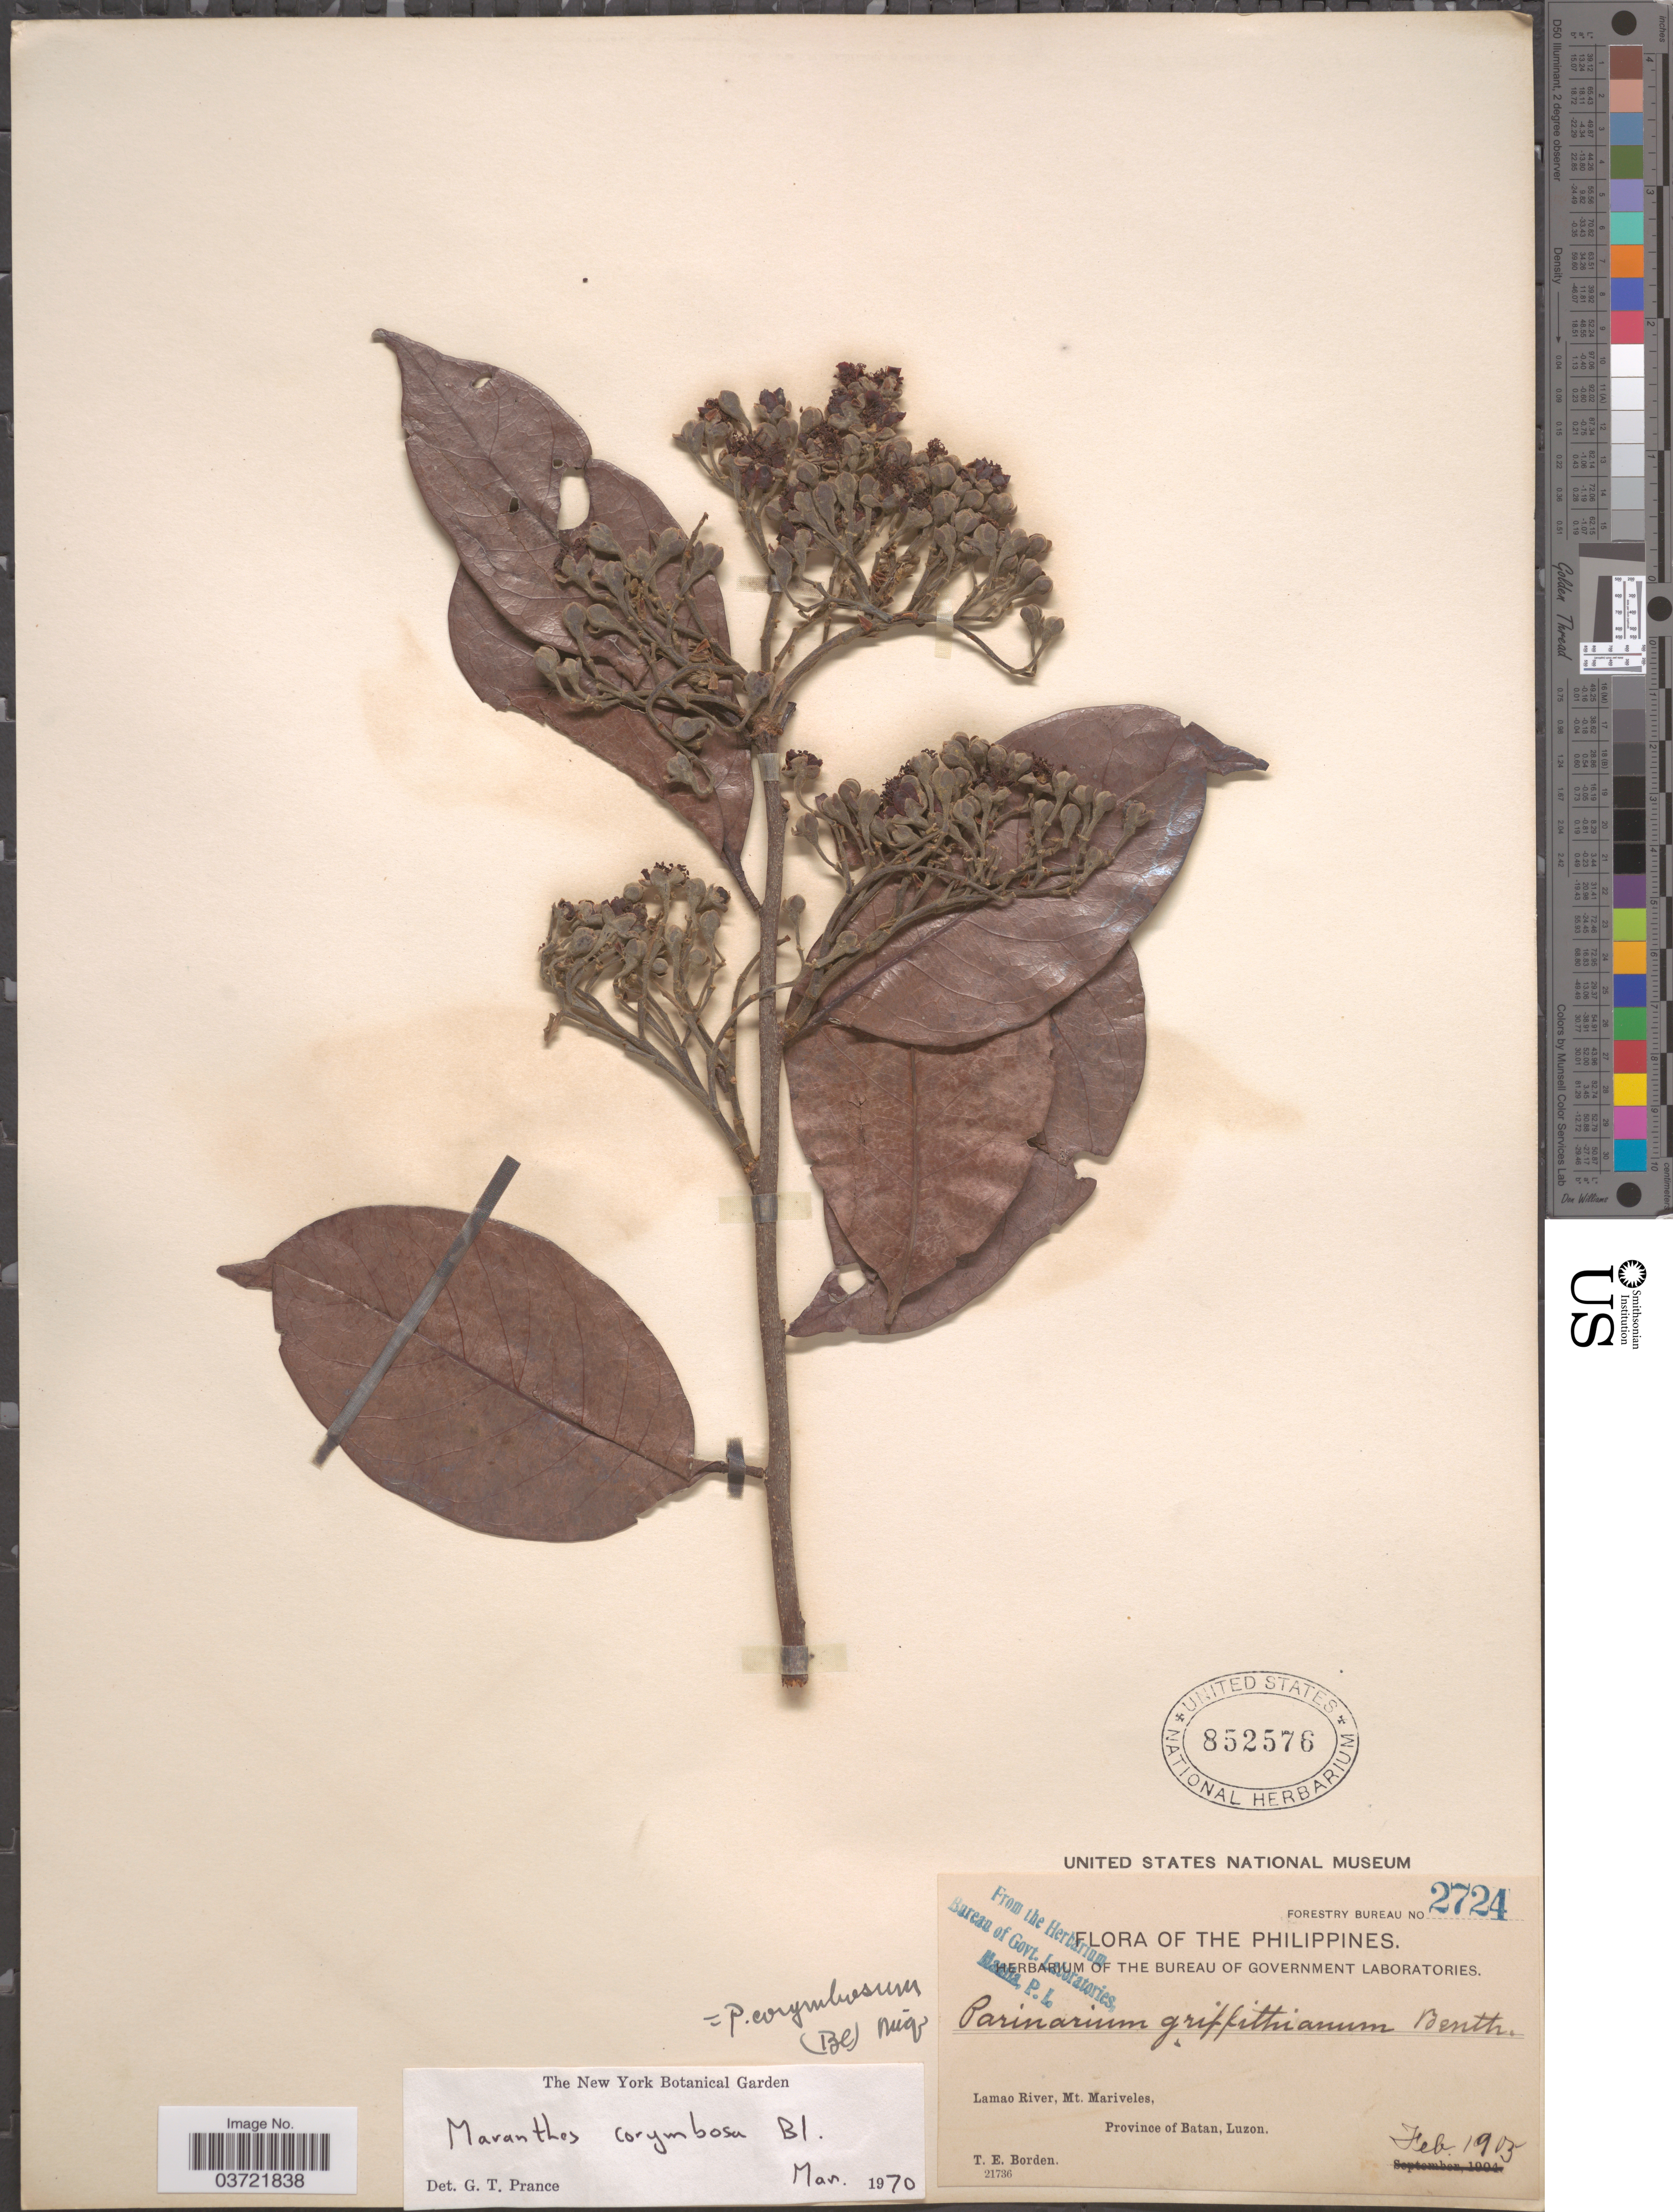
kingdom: Plantae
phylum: Tracheophyta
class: Magnoliopsida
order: Malpighiales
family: Chrysobalanaceae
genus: Maranthes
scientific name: Maranthes corymbosa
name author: Blume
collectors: T. E. Borden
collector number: Forestry Bureau 2724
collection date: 1905-02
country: Philippines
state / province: Cagayan Valley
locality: Lamao River, Mt. Mariveles, Province of Batan, Luzon.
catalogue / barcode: US 852576